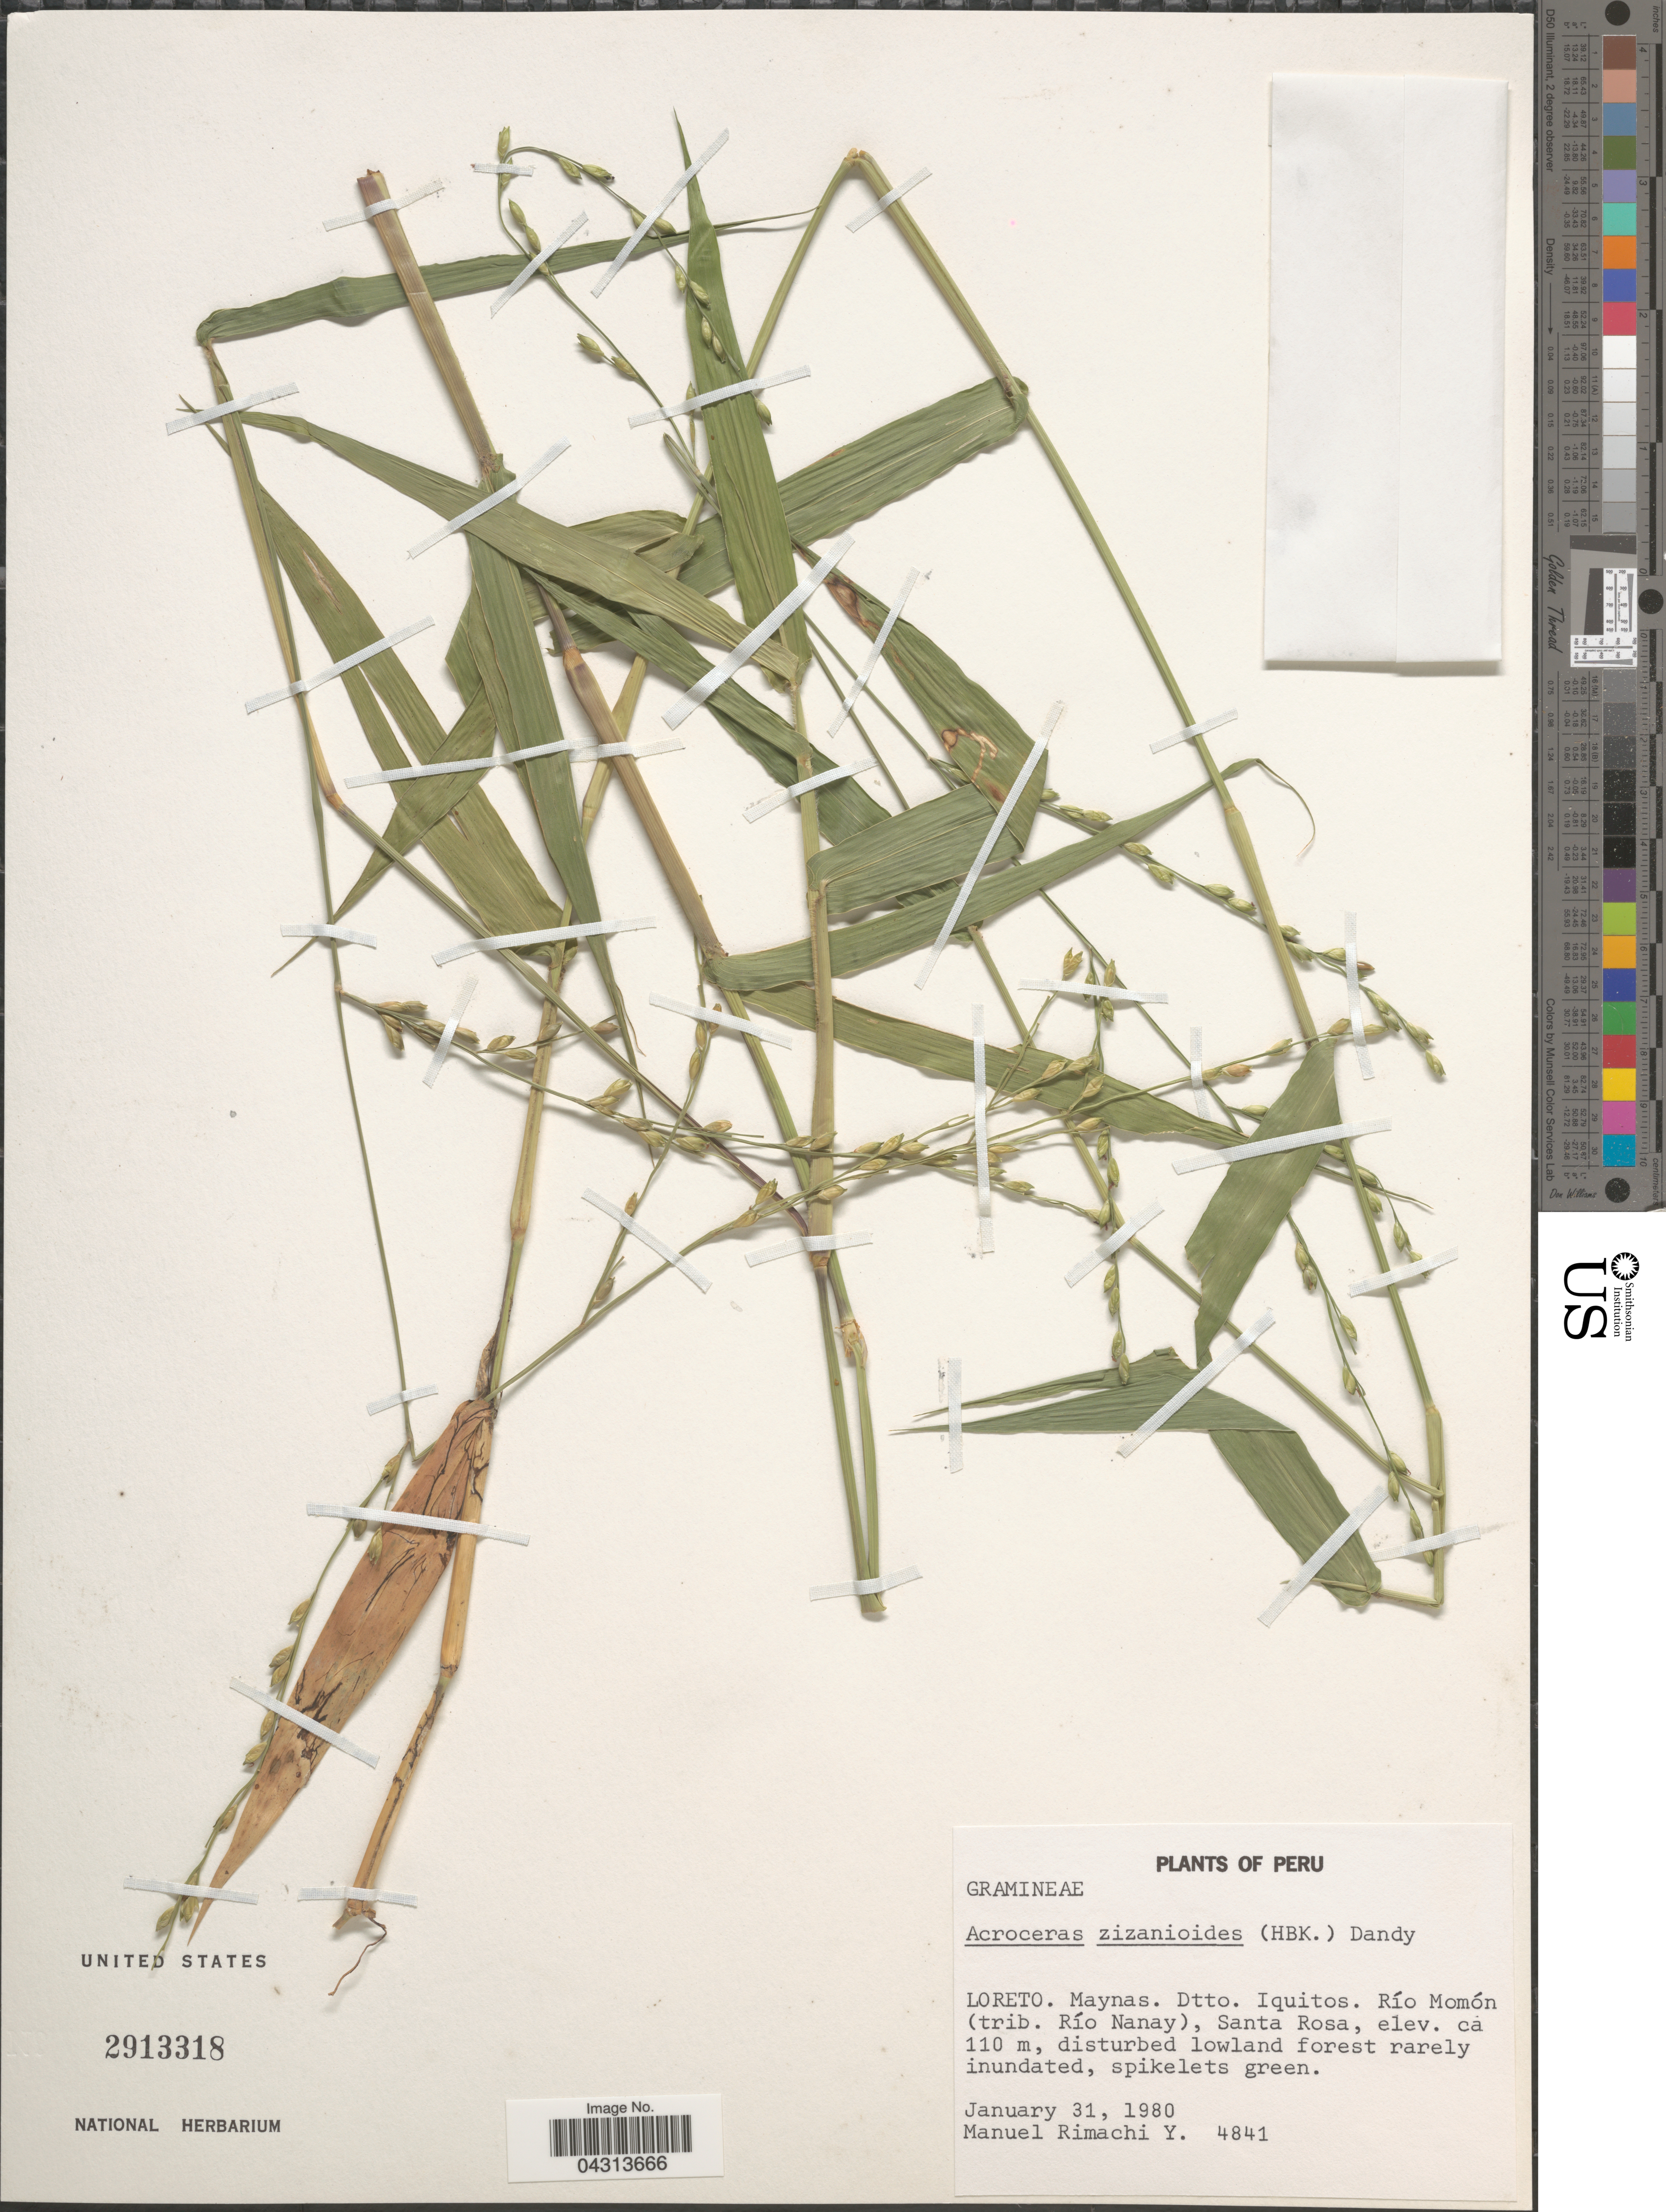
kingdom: Plantae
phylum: Tracheophyta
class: Liliopsida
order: Poales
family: Poaceae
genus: Acroceras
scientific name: Acroceras zizanioides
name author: (Kunth) Dandy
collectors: M. Rimachi Y.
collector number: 4841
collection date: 1980-01-31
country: Peru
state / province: Loreto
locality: Maynas. Dtto. Iquitos. Río Momón (trib. Río Nanay), Santa Rosa.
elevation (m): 110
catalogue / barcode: US 2913318